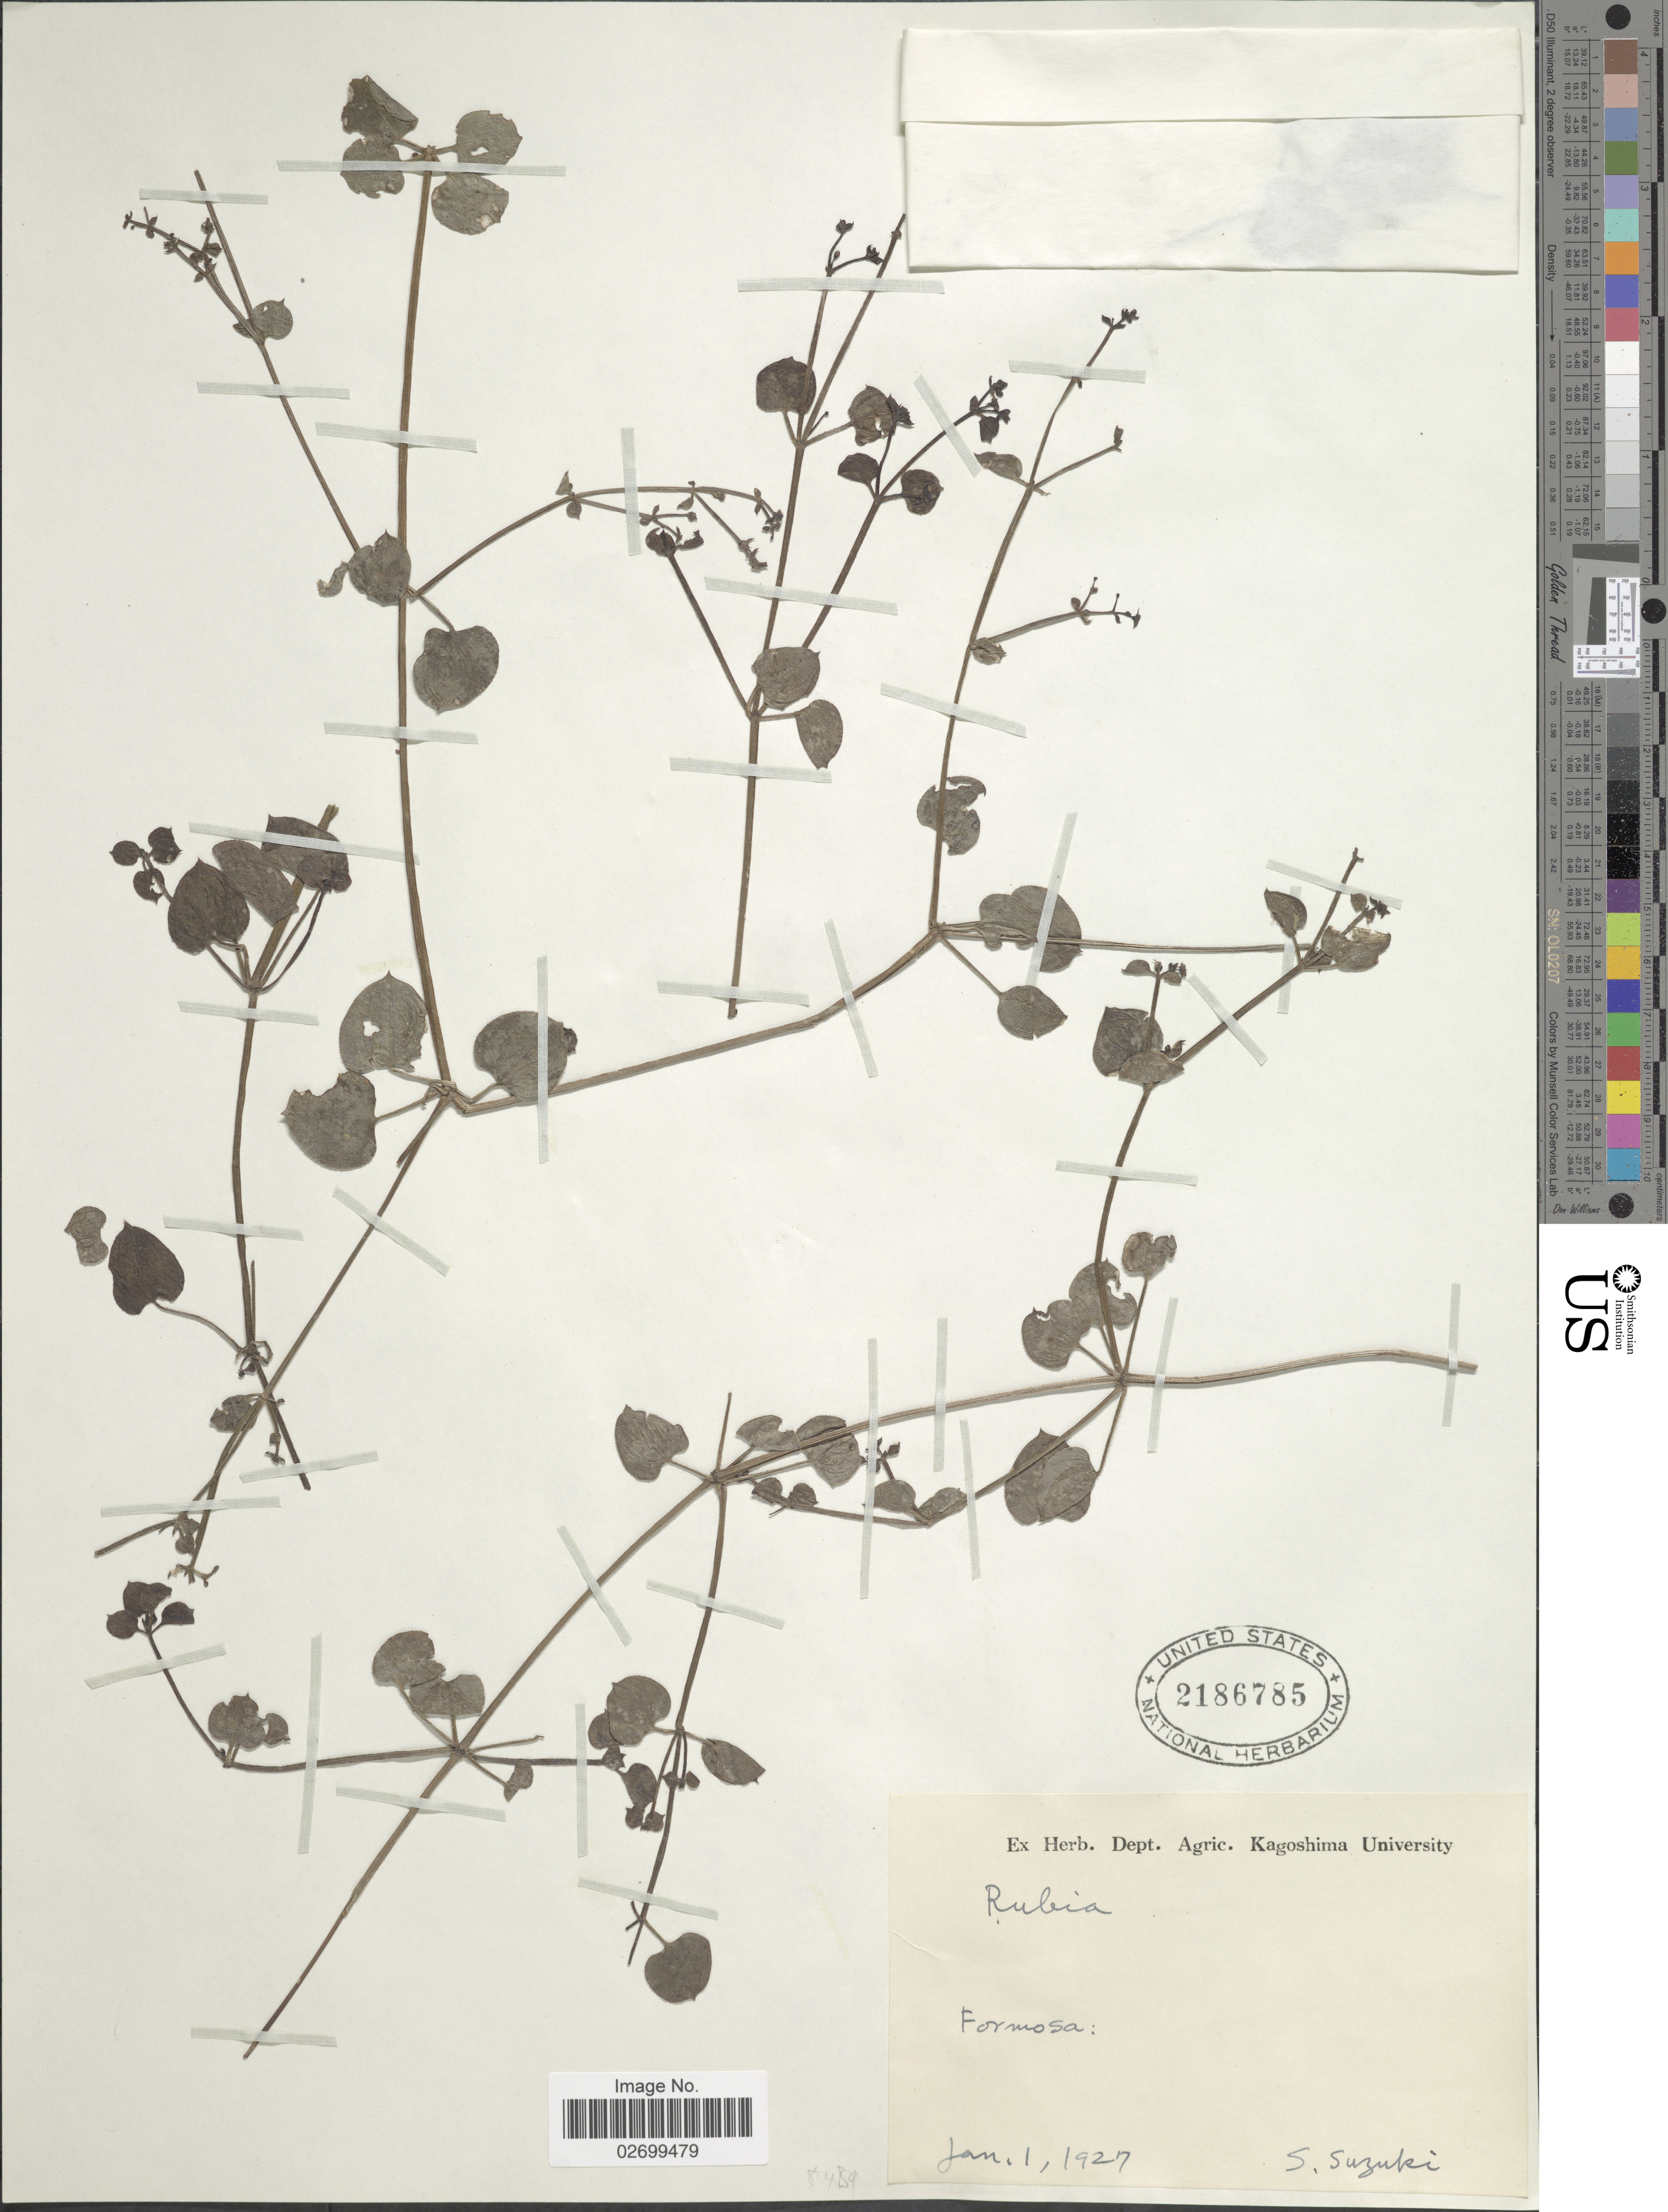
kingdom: Plantae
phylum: Tracheophyta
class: Magnoliopsida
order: Gentianales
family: Rubiaceae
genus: Rubia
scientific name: Rubia cordifolia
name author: L.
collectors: S. Suzuki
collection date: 1927-01-01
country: Taiwan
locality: Formosa.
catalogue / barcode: US 2186785